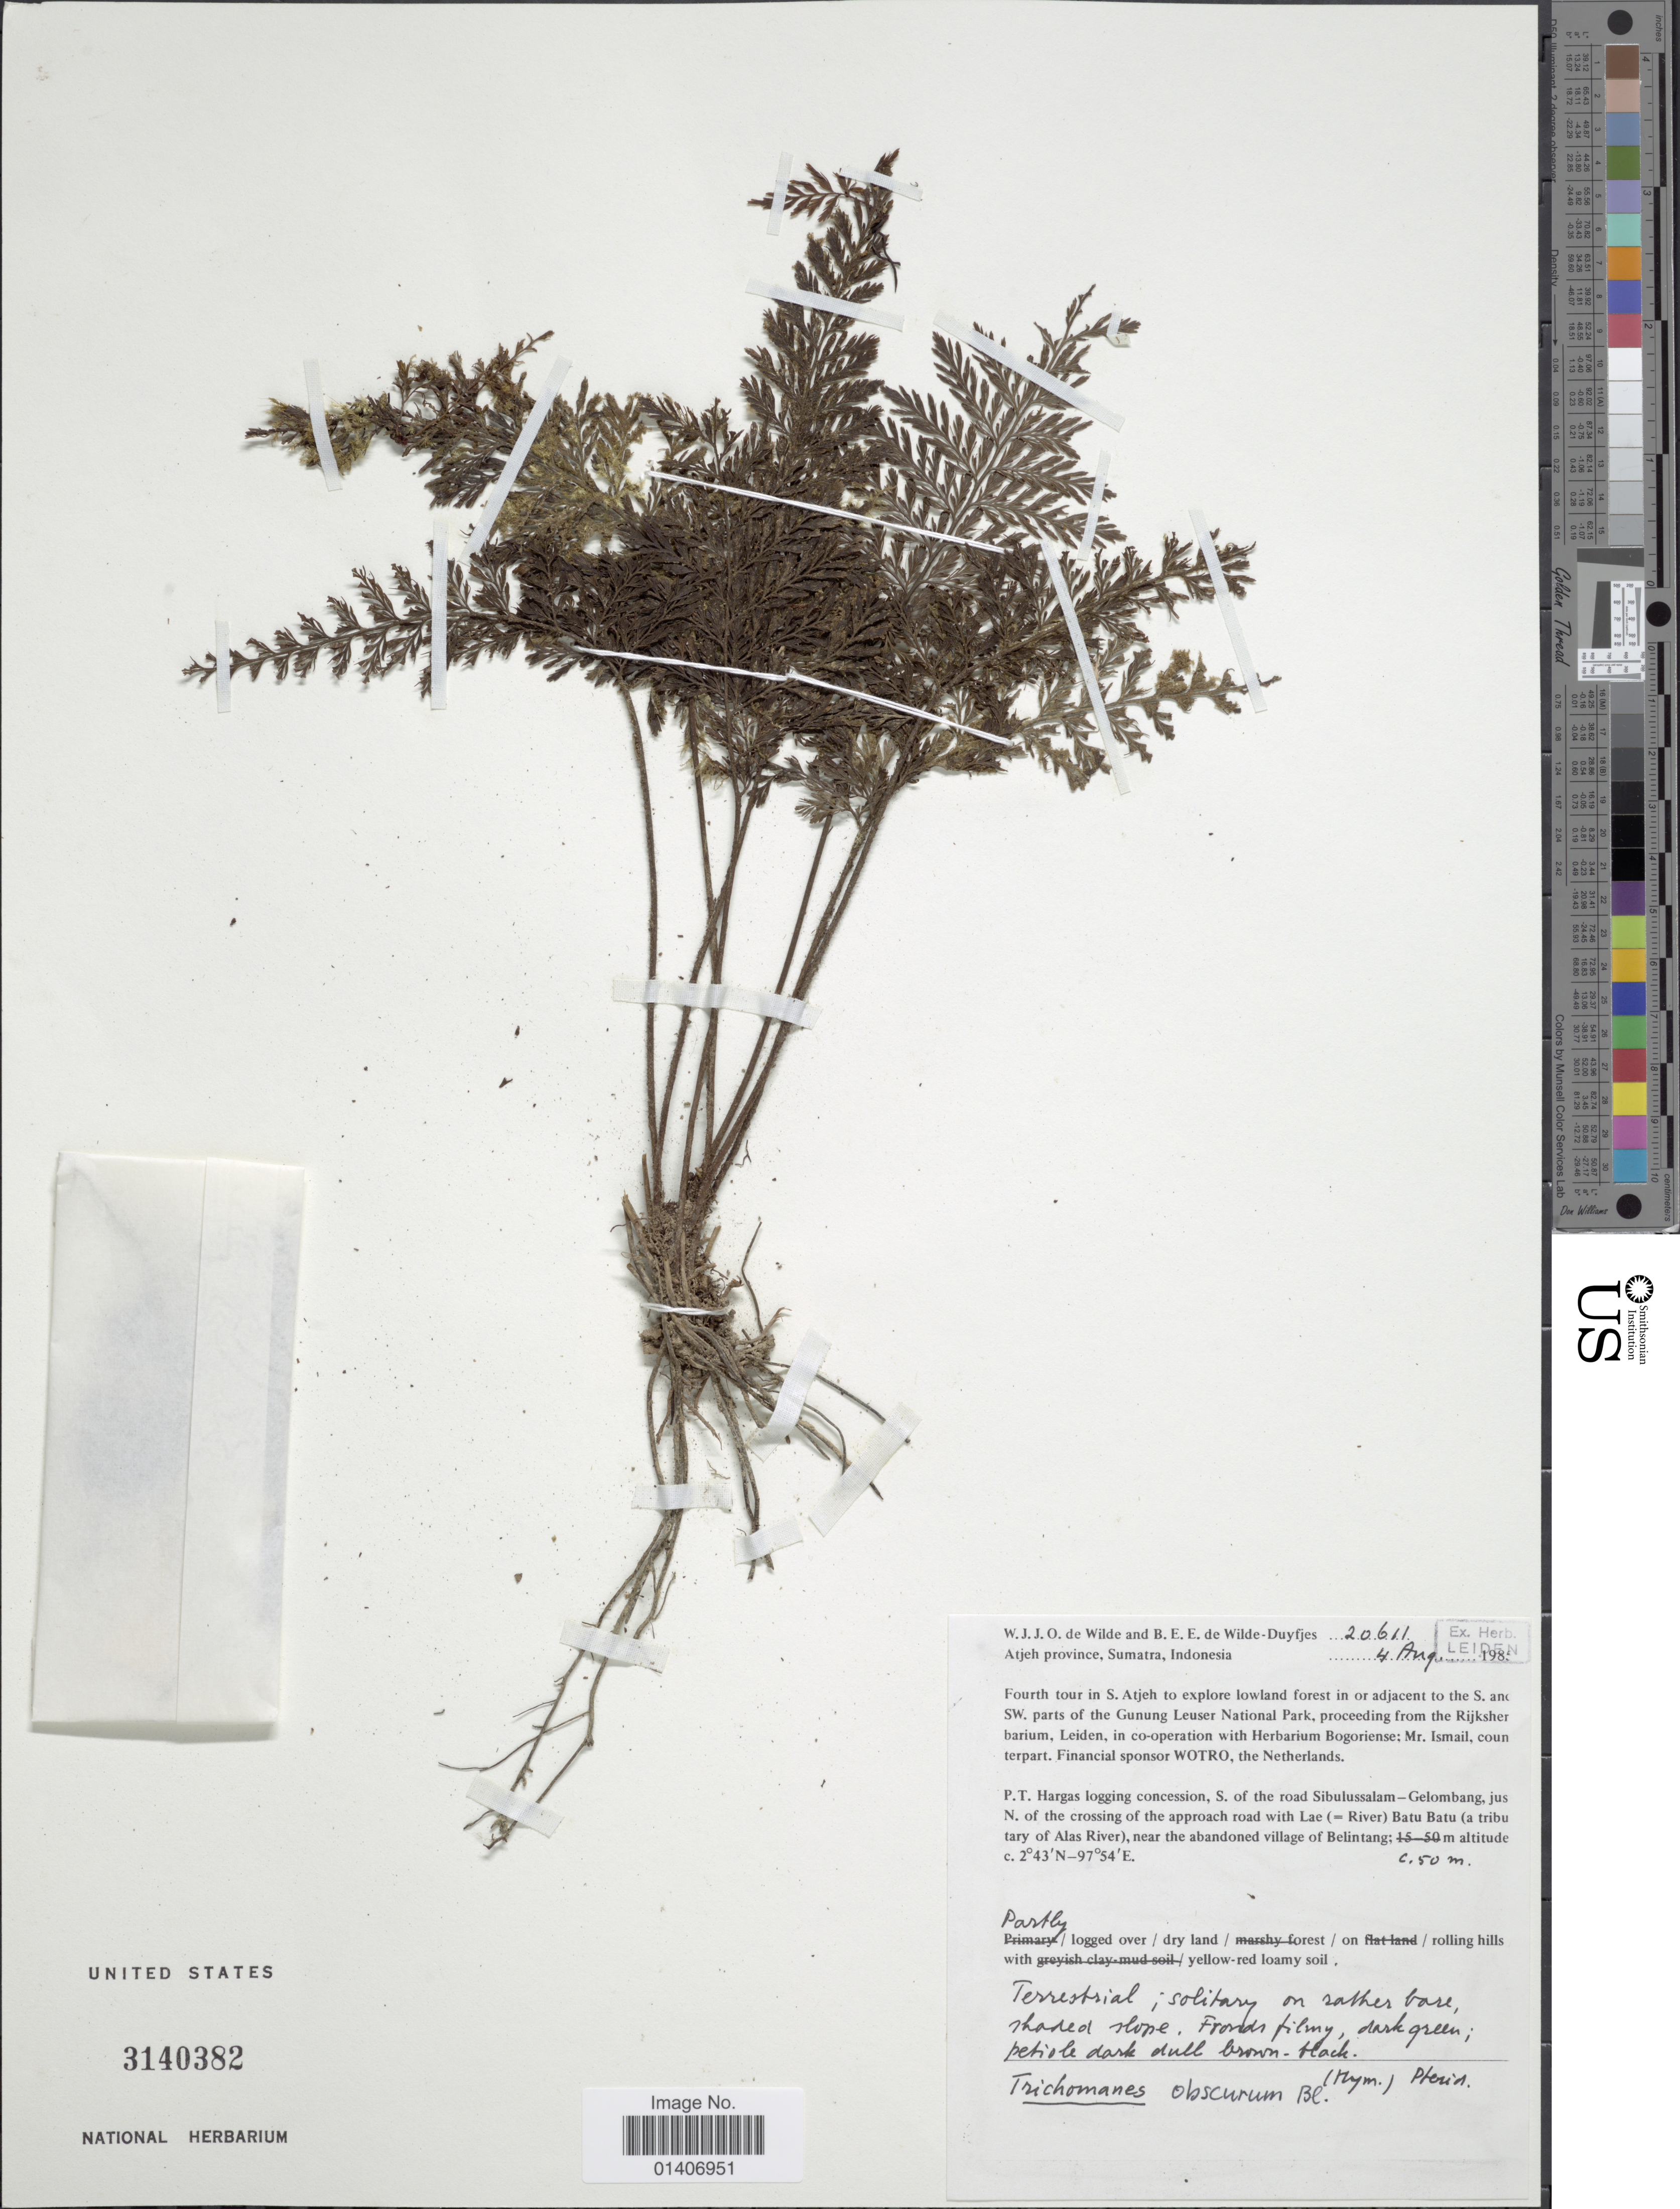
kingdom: Plantae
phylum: Tracheophyta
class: Polypodiopsida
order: Hymenophyllales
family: Hymenophyllaceae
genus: Abrodictyum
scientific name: Abrodictyum obscurum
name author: (Blume) Ebihara & K. Iwats.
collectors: W. J. de Wilde & B. E. de Wilde-Duyfjes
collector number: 20611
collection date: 1985-08-04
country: Indonesia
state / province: Sumatra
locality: P.T. Hargas loggin concession, S. of the road Sibulussalam-Gelombang, just N. of the crossing of the approach road with Lae(= river) Batu Batu( a tributary of Alas River), near the abandoned village of Belingtang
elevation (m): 50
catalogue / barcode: US 3140382